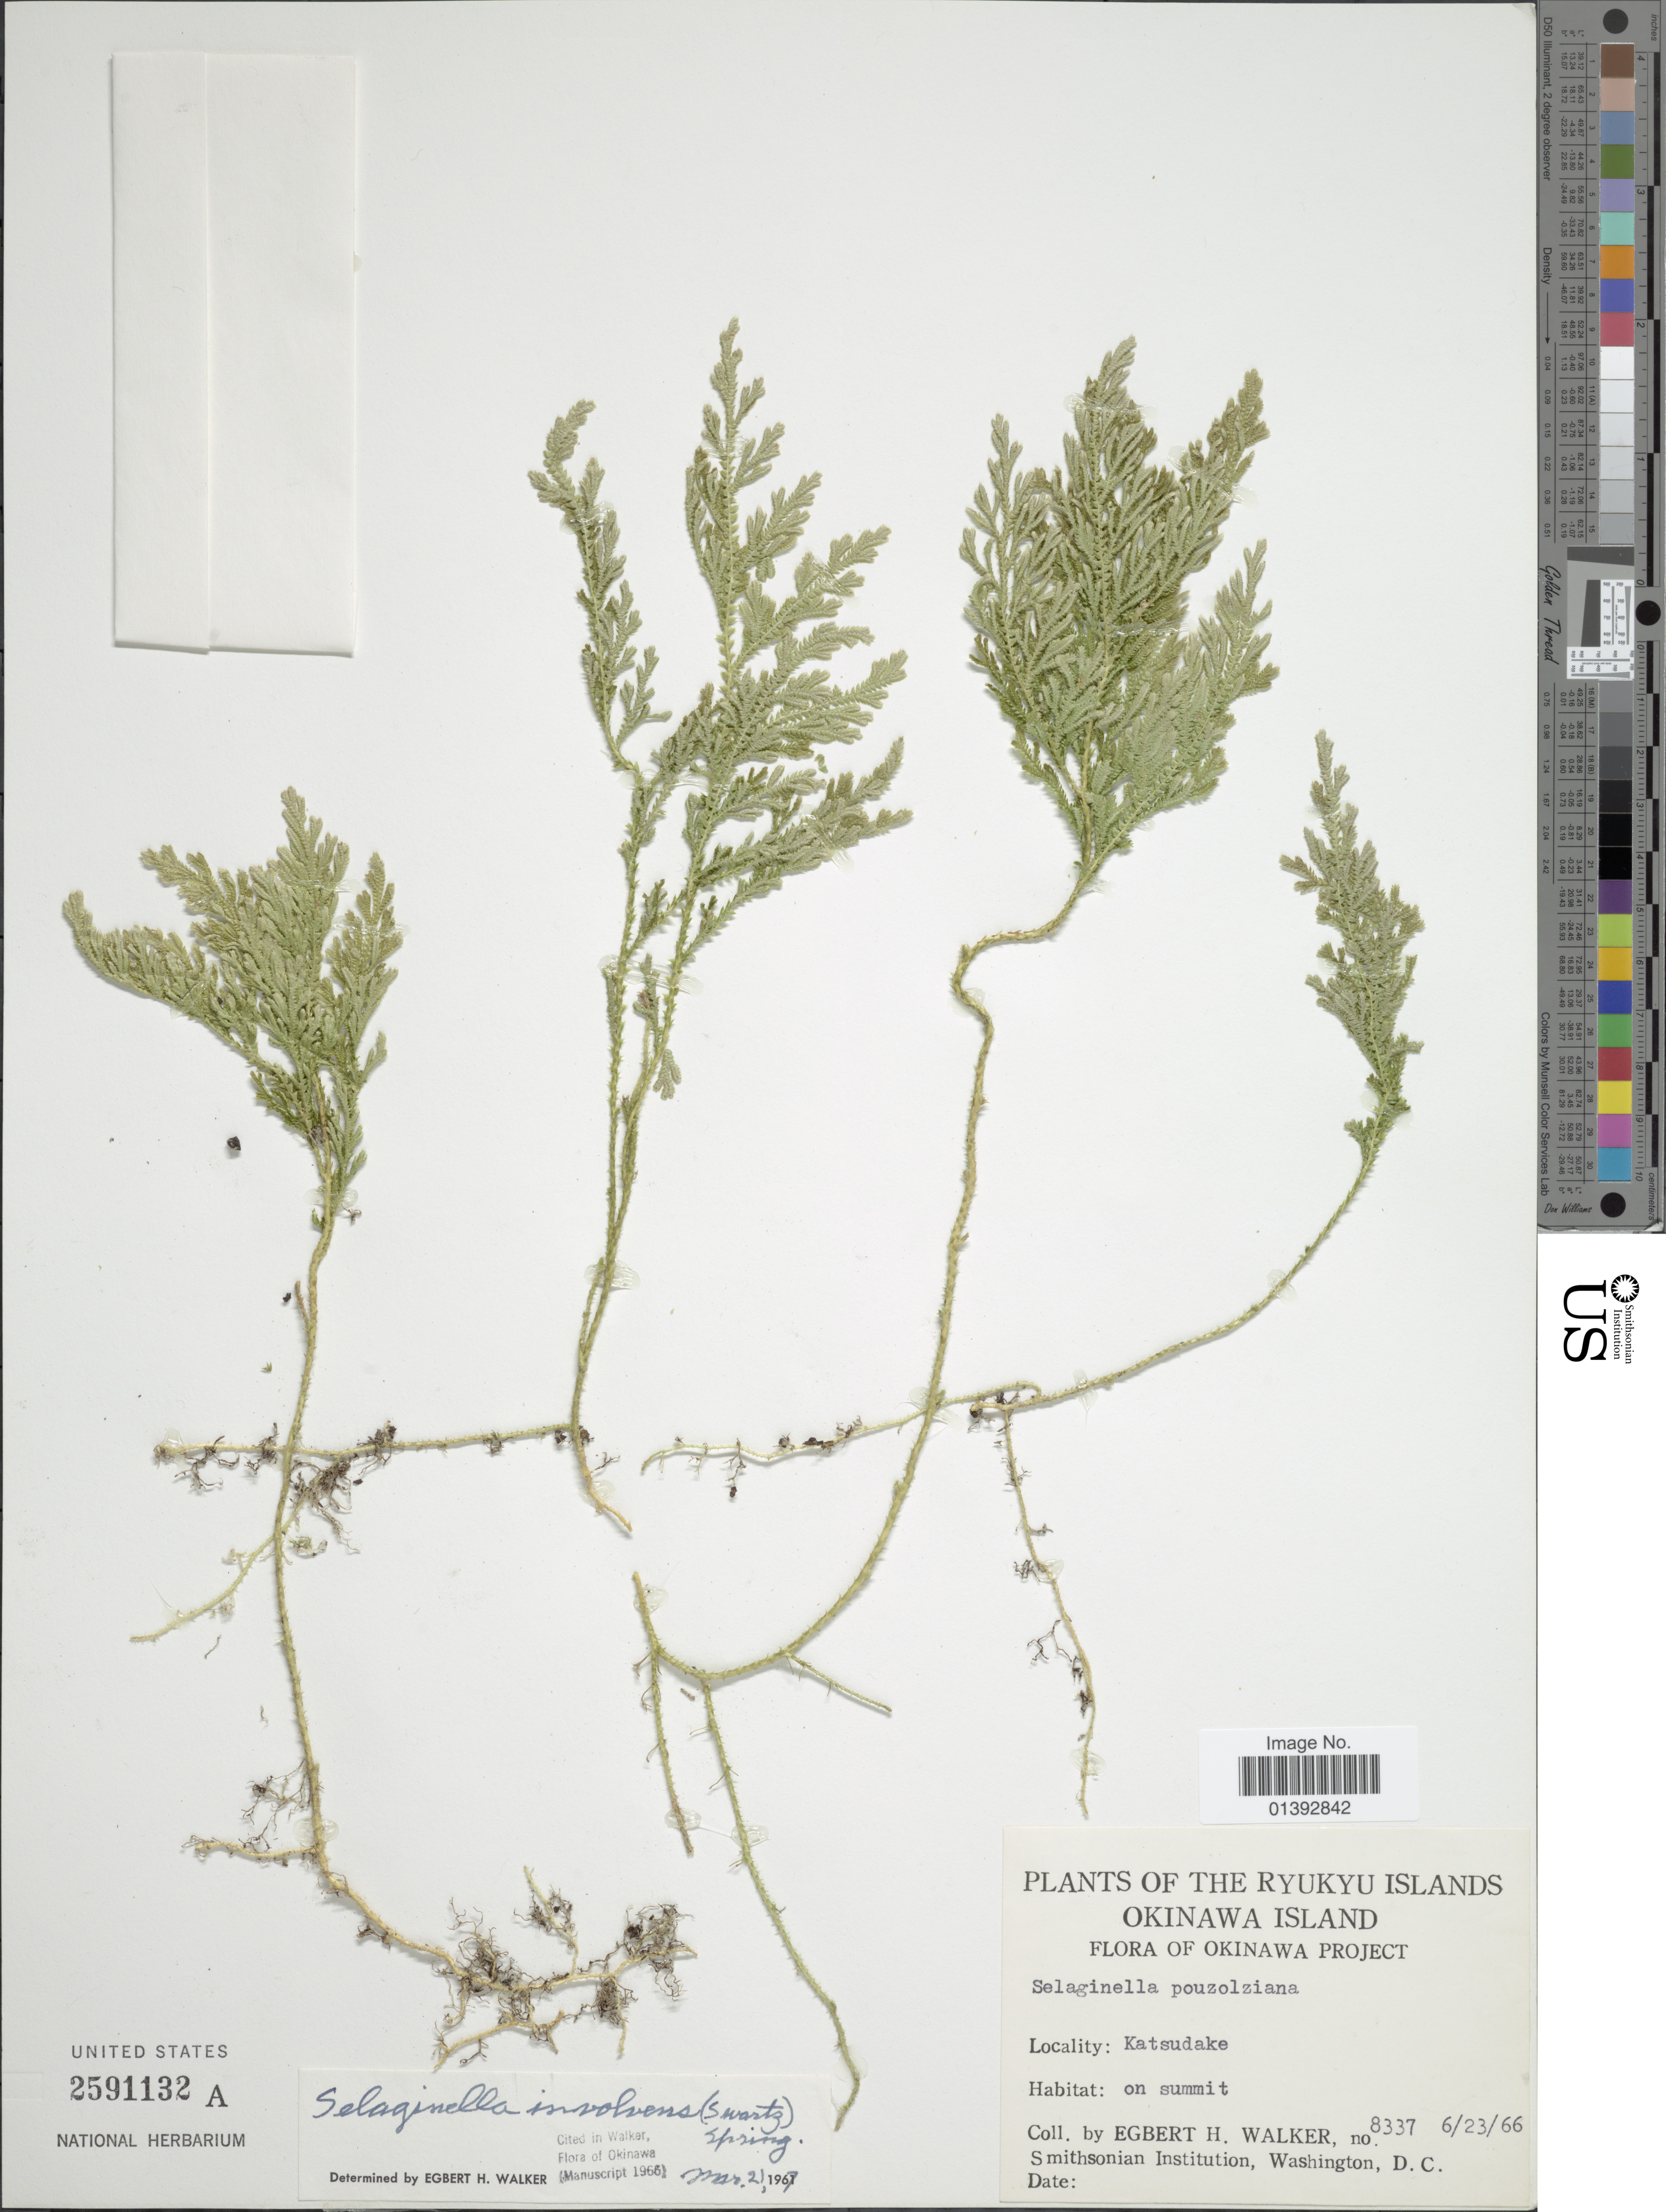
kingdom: Plantae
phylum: Tracheophyta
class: Lycopodiopsida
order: Selaginellales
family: Selaginellaceae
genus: Selaginella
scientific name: Selaginella doederleinii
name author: Hieron.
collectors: E. H. Walker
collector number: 8337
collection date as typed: Transcribed d/m/y: 23/6/66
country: Japan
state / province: Okinawa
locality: Ryukyu islands, Okinawa Island, Katsudake, on summit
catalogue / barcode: US 2591132A